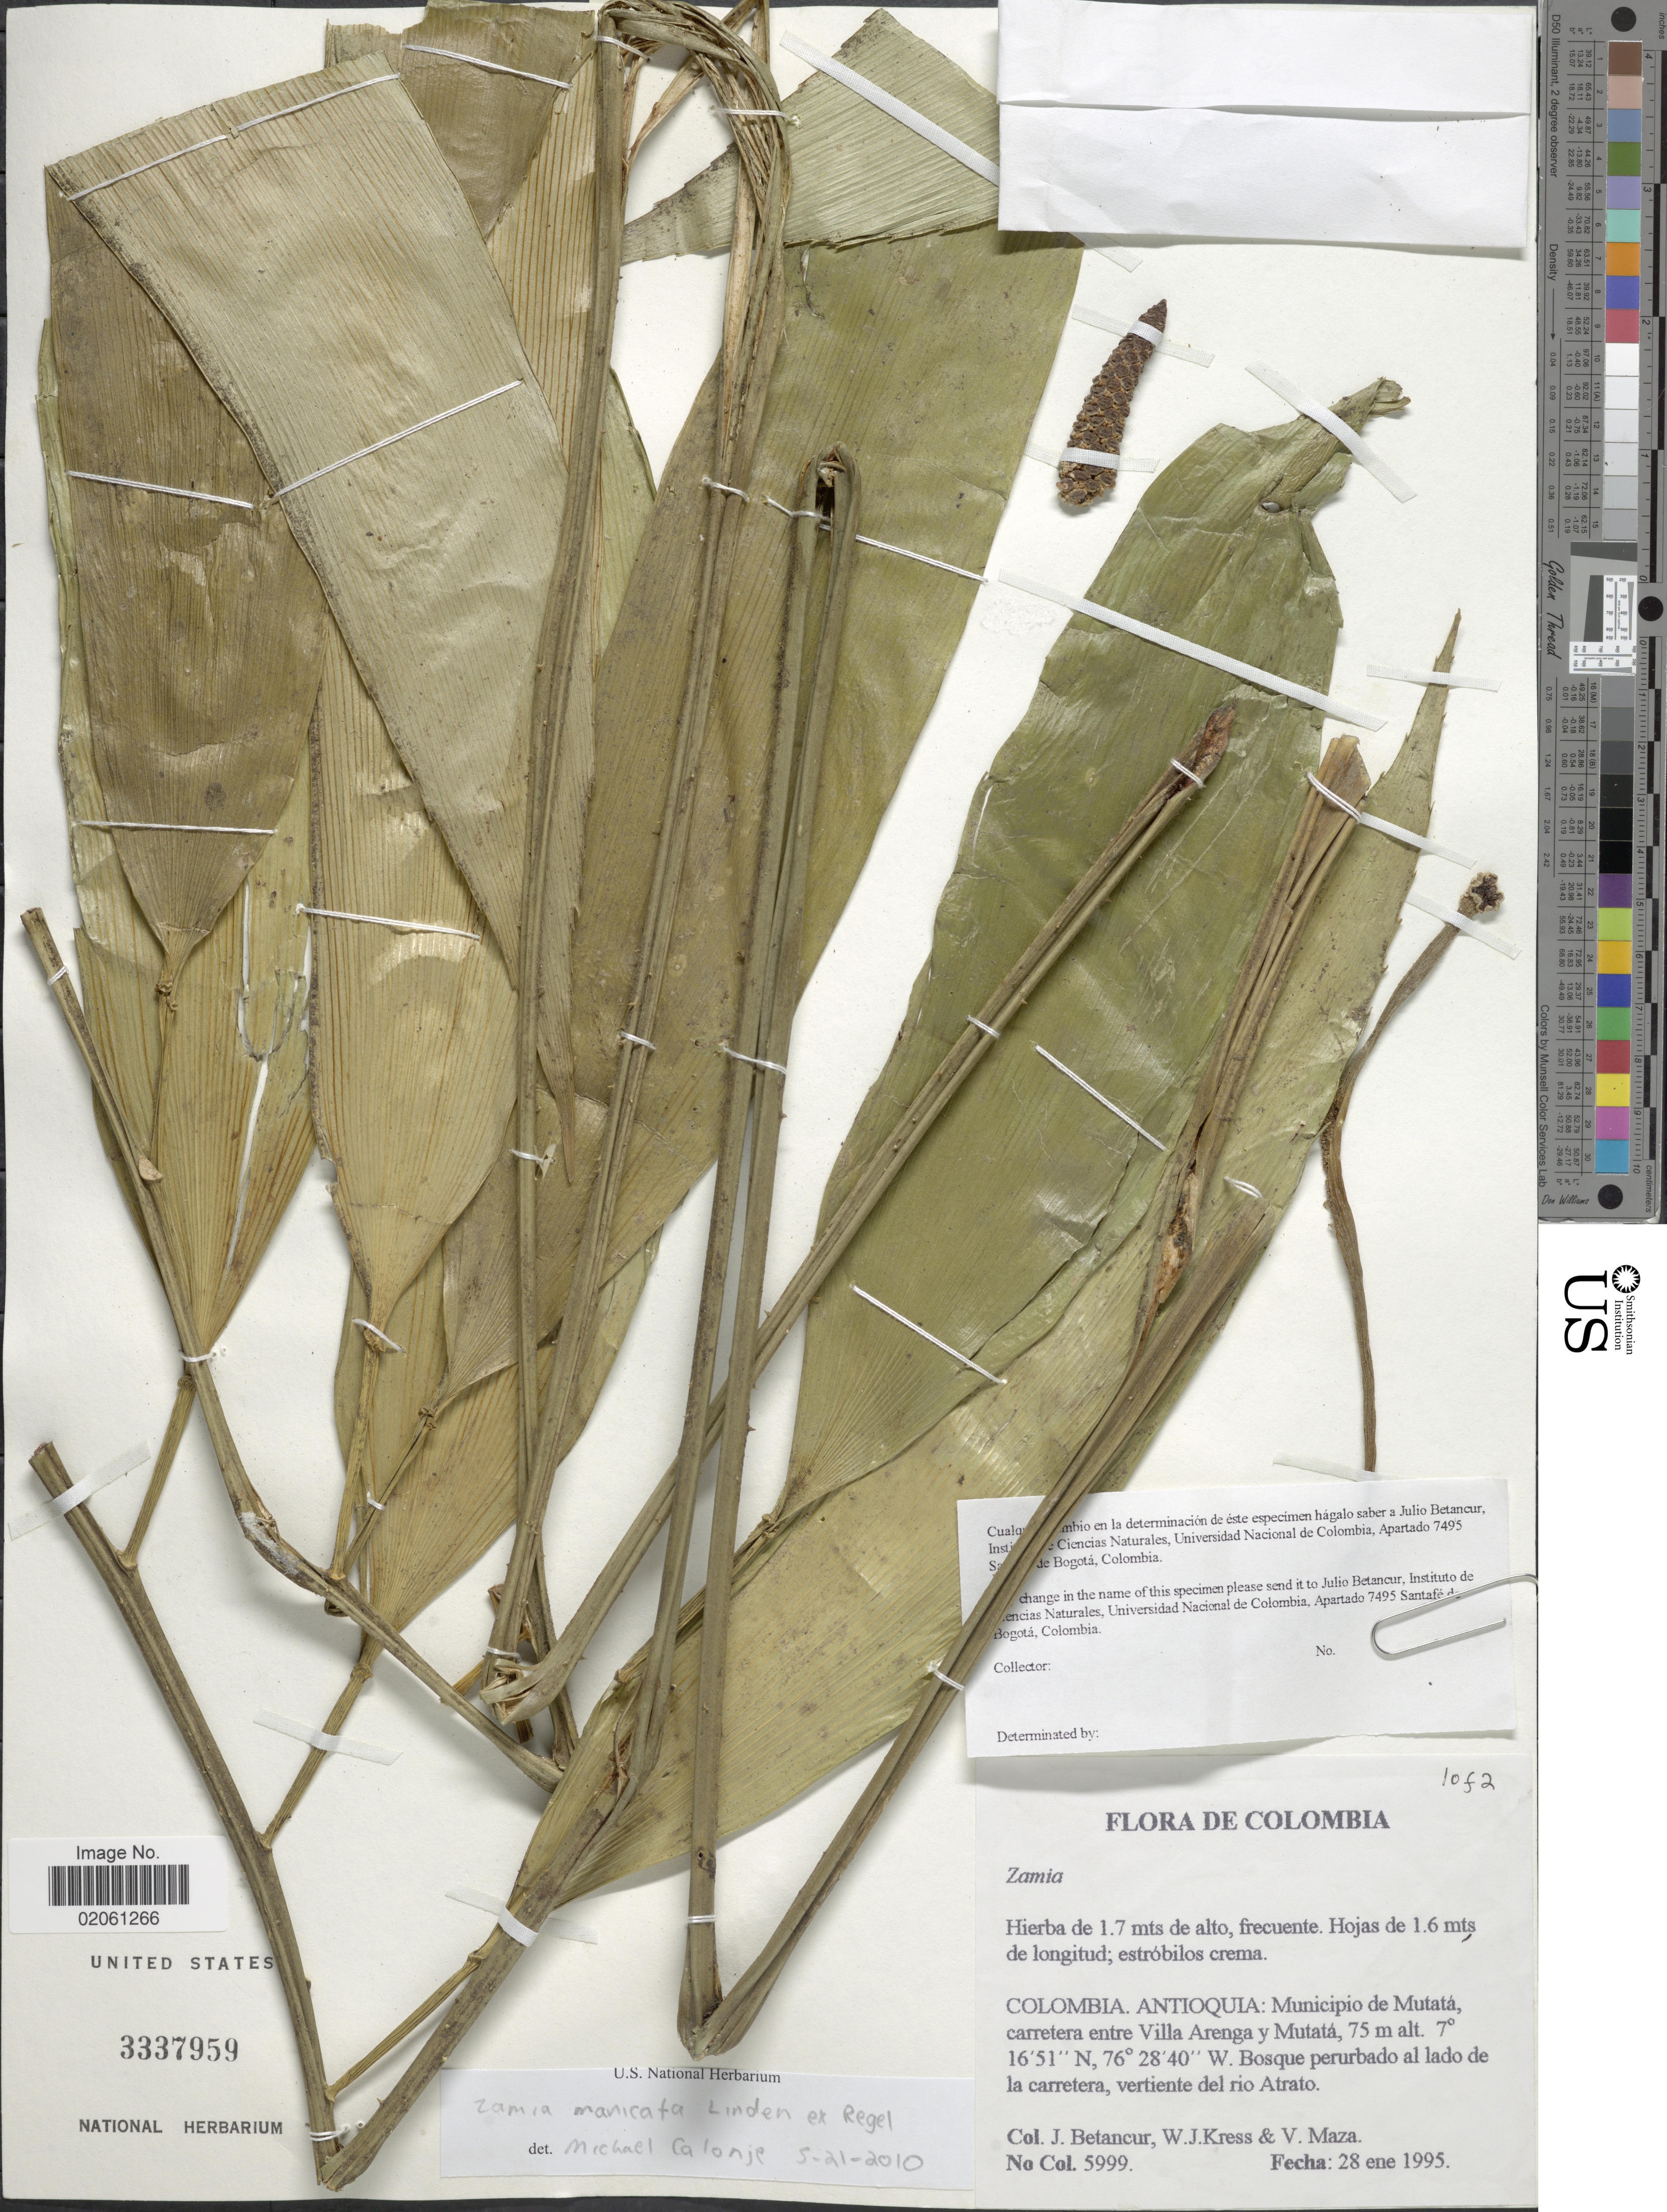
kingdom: Plantae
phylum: Tracheophyta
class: Cycadopsida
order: Cycadales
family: Zamiaceae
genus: Zamia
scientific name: Zamia manicata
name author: Linden ex Regel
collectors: J. Betancur, W. J. Kress & V. Maza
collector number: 5999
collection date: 1995-01-28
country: Colombia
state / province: Antioquia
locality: Municipio de Mutatá, carretera entre Villa Arenga y Mutatá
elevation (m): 75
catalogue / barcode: US 3337959